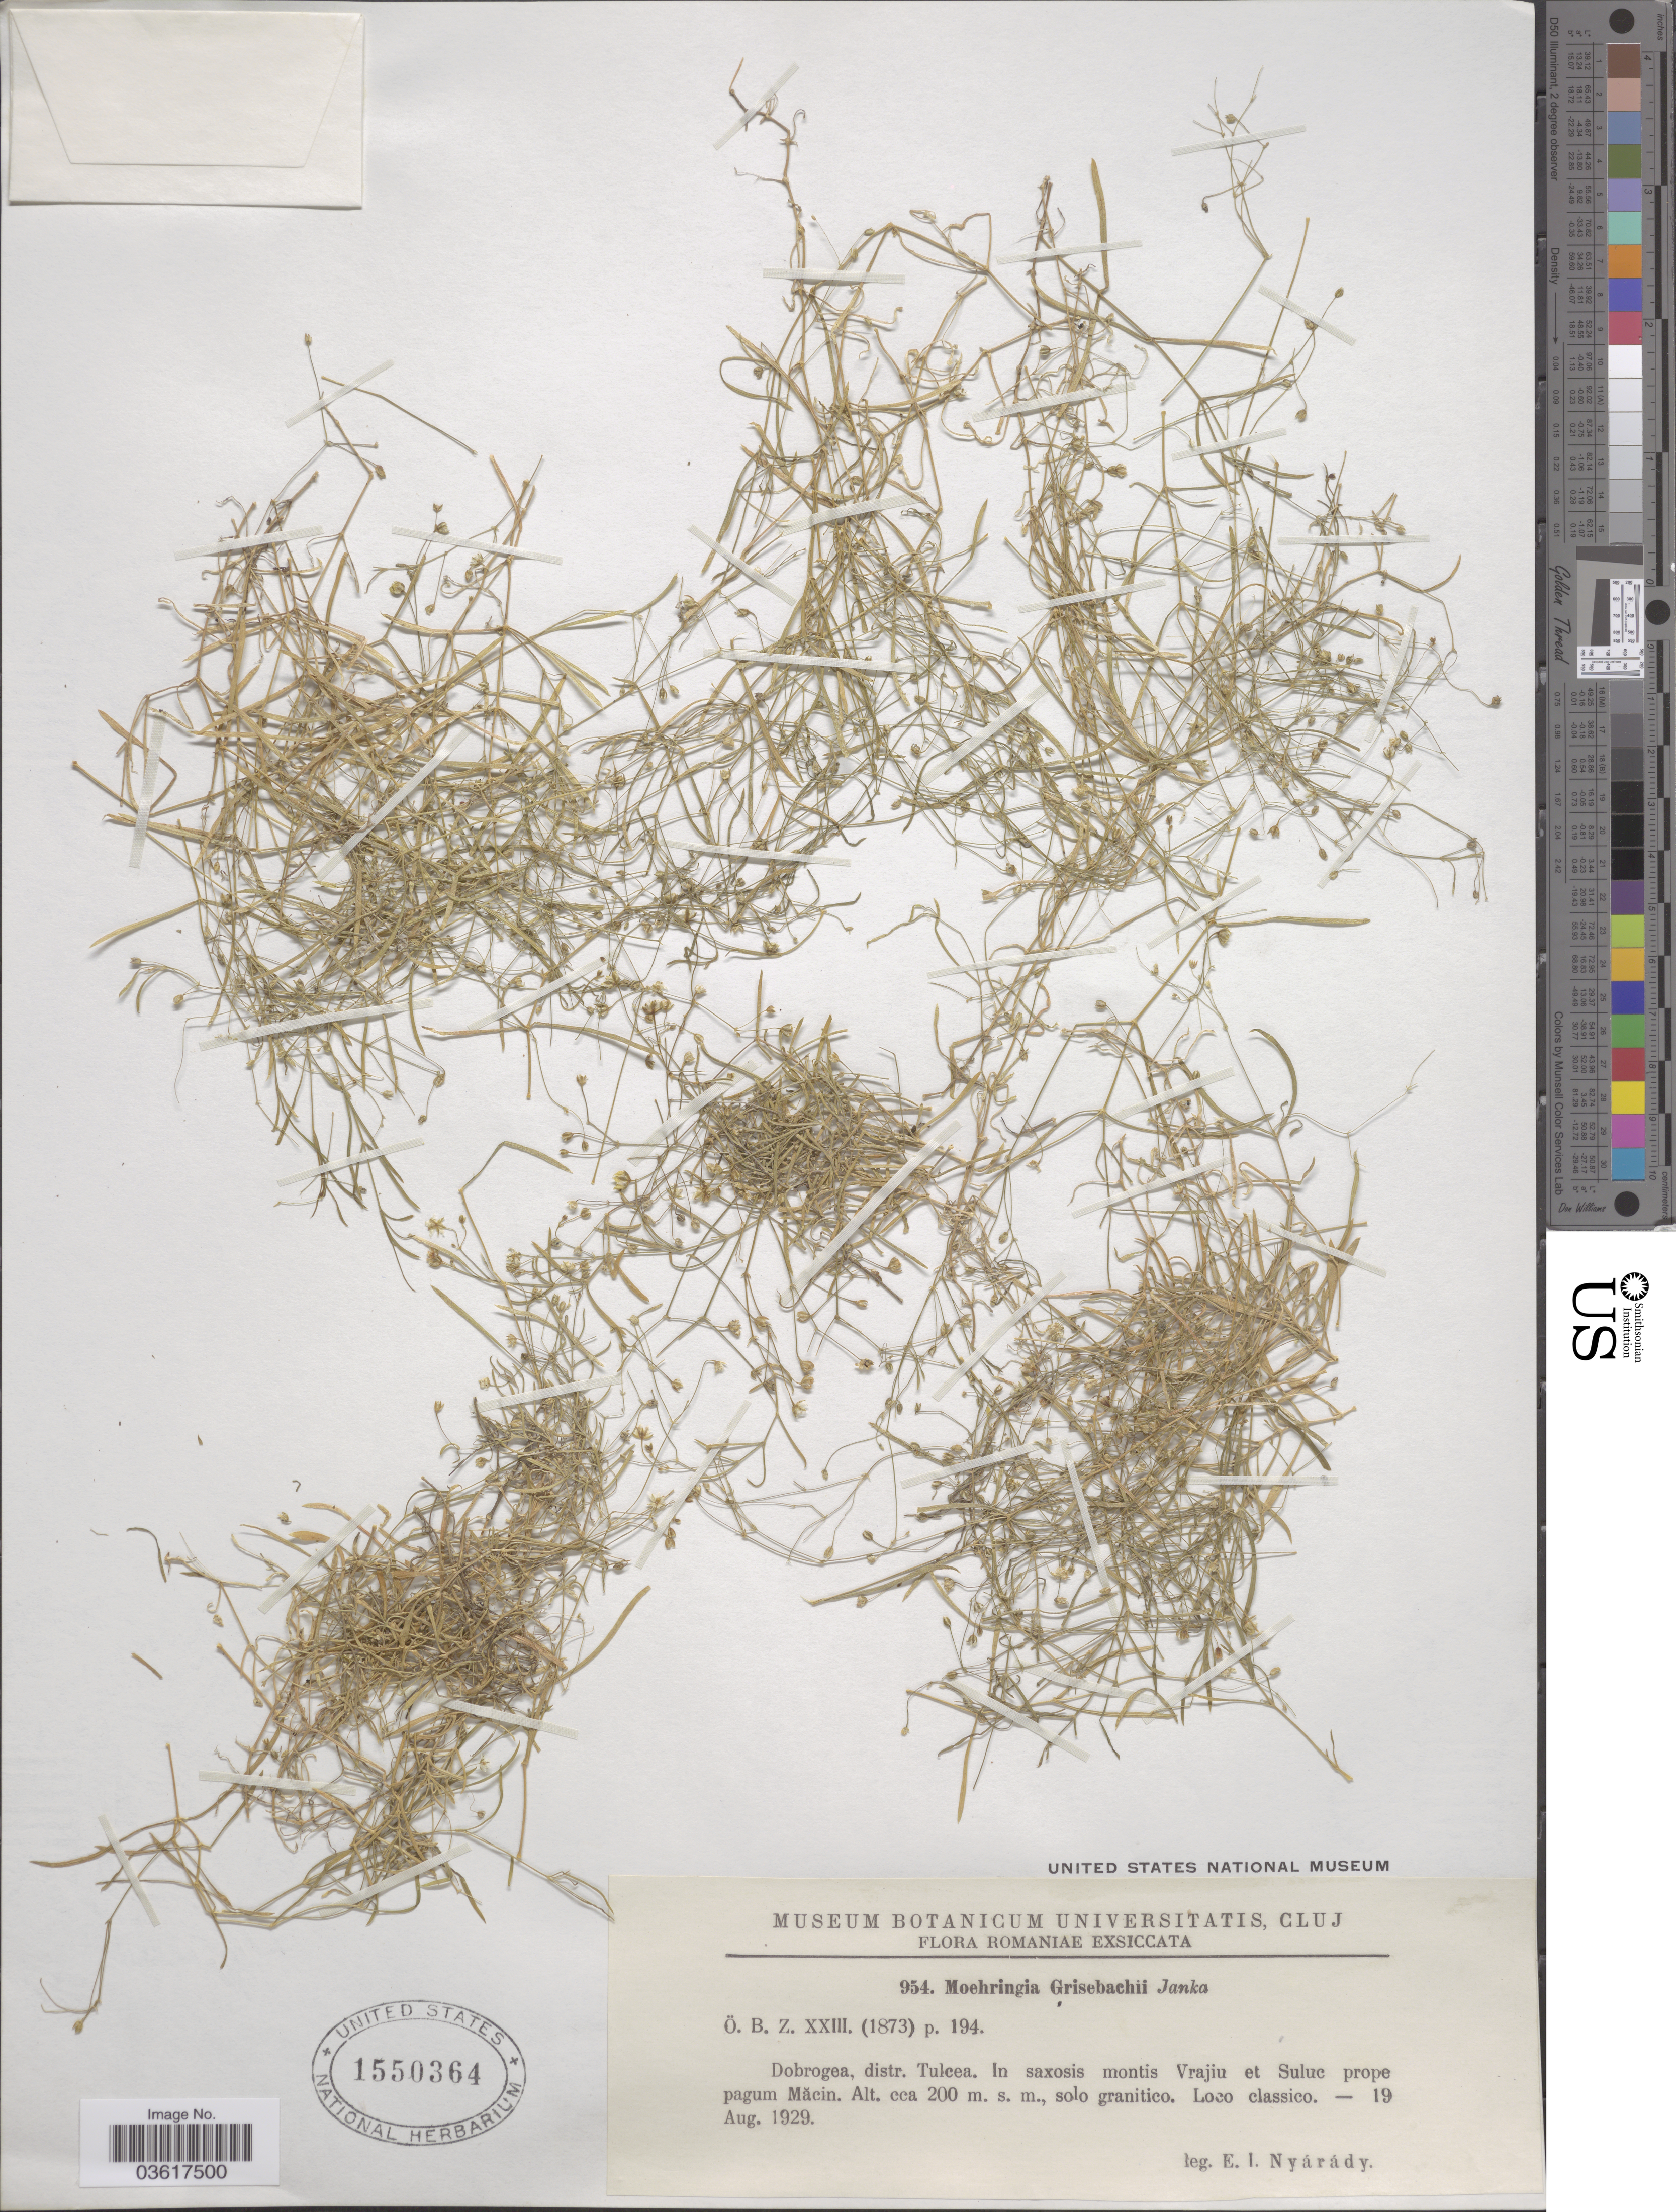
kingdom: Plantae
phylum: Tracheophyta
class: Magnoliopsida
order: Caryophyllales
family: Caryophyllaceae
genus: Moehringia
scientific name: Moehringia grisebachii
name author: Janka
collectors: E. Nyárády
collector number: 954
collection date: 1929-08-19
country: Romania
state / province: Tulcea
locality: Dobrogea, distr. Tulcea. In saxosis montis Vrajiu et Suluc prope pagum Macin.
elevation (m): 200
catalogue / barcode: US 1550364